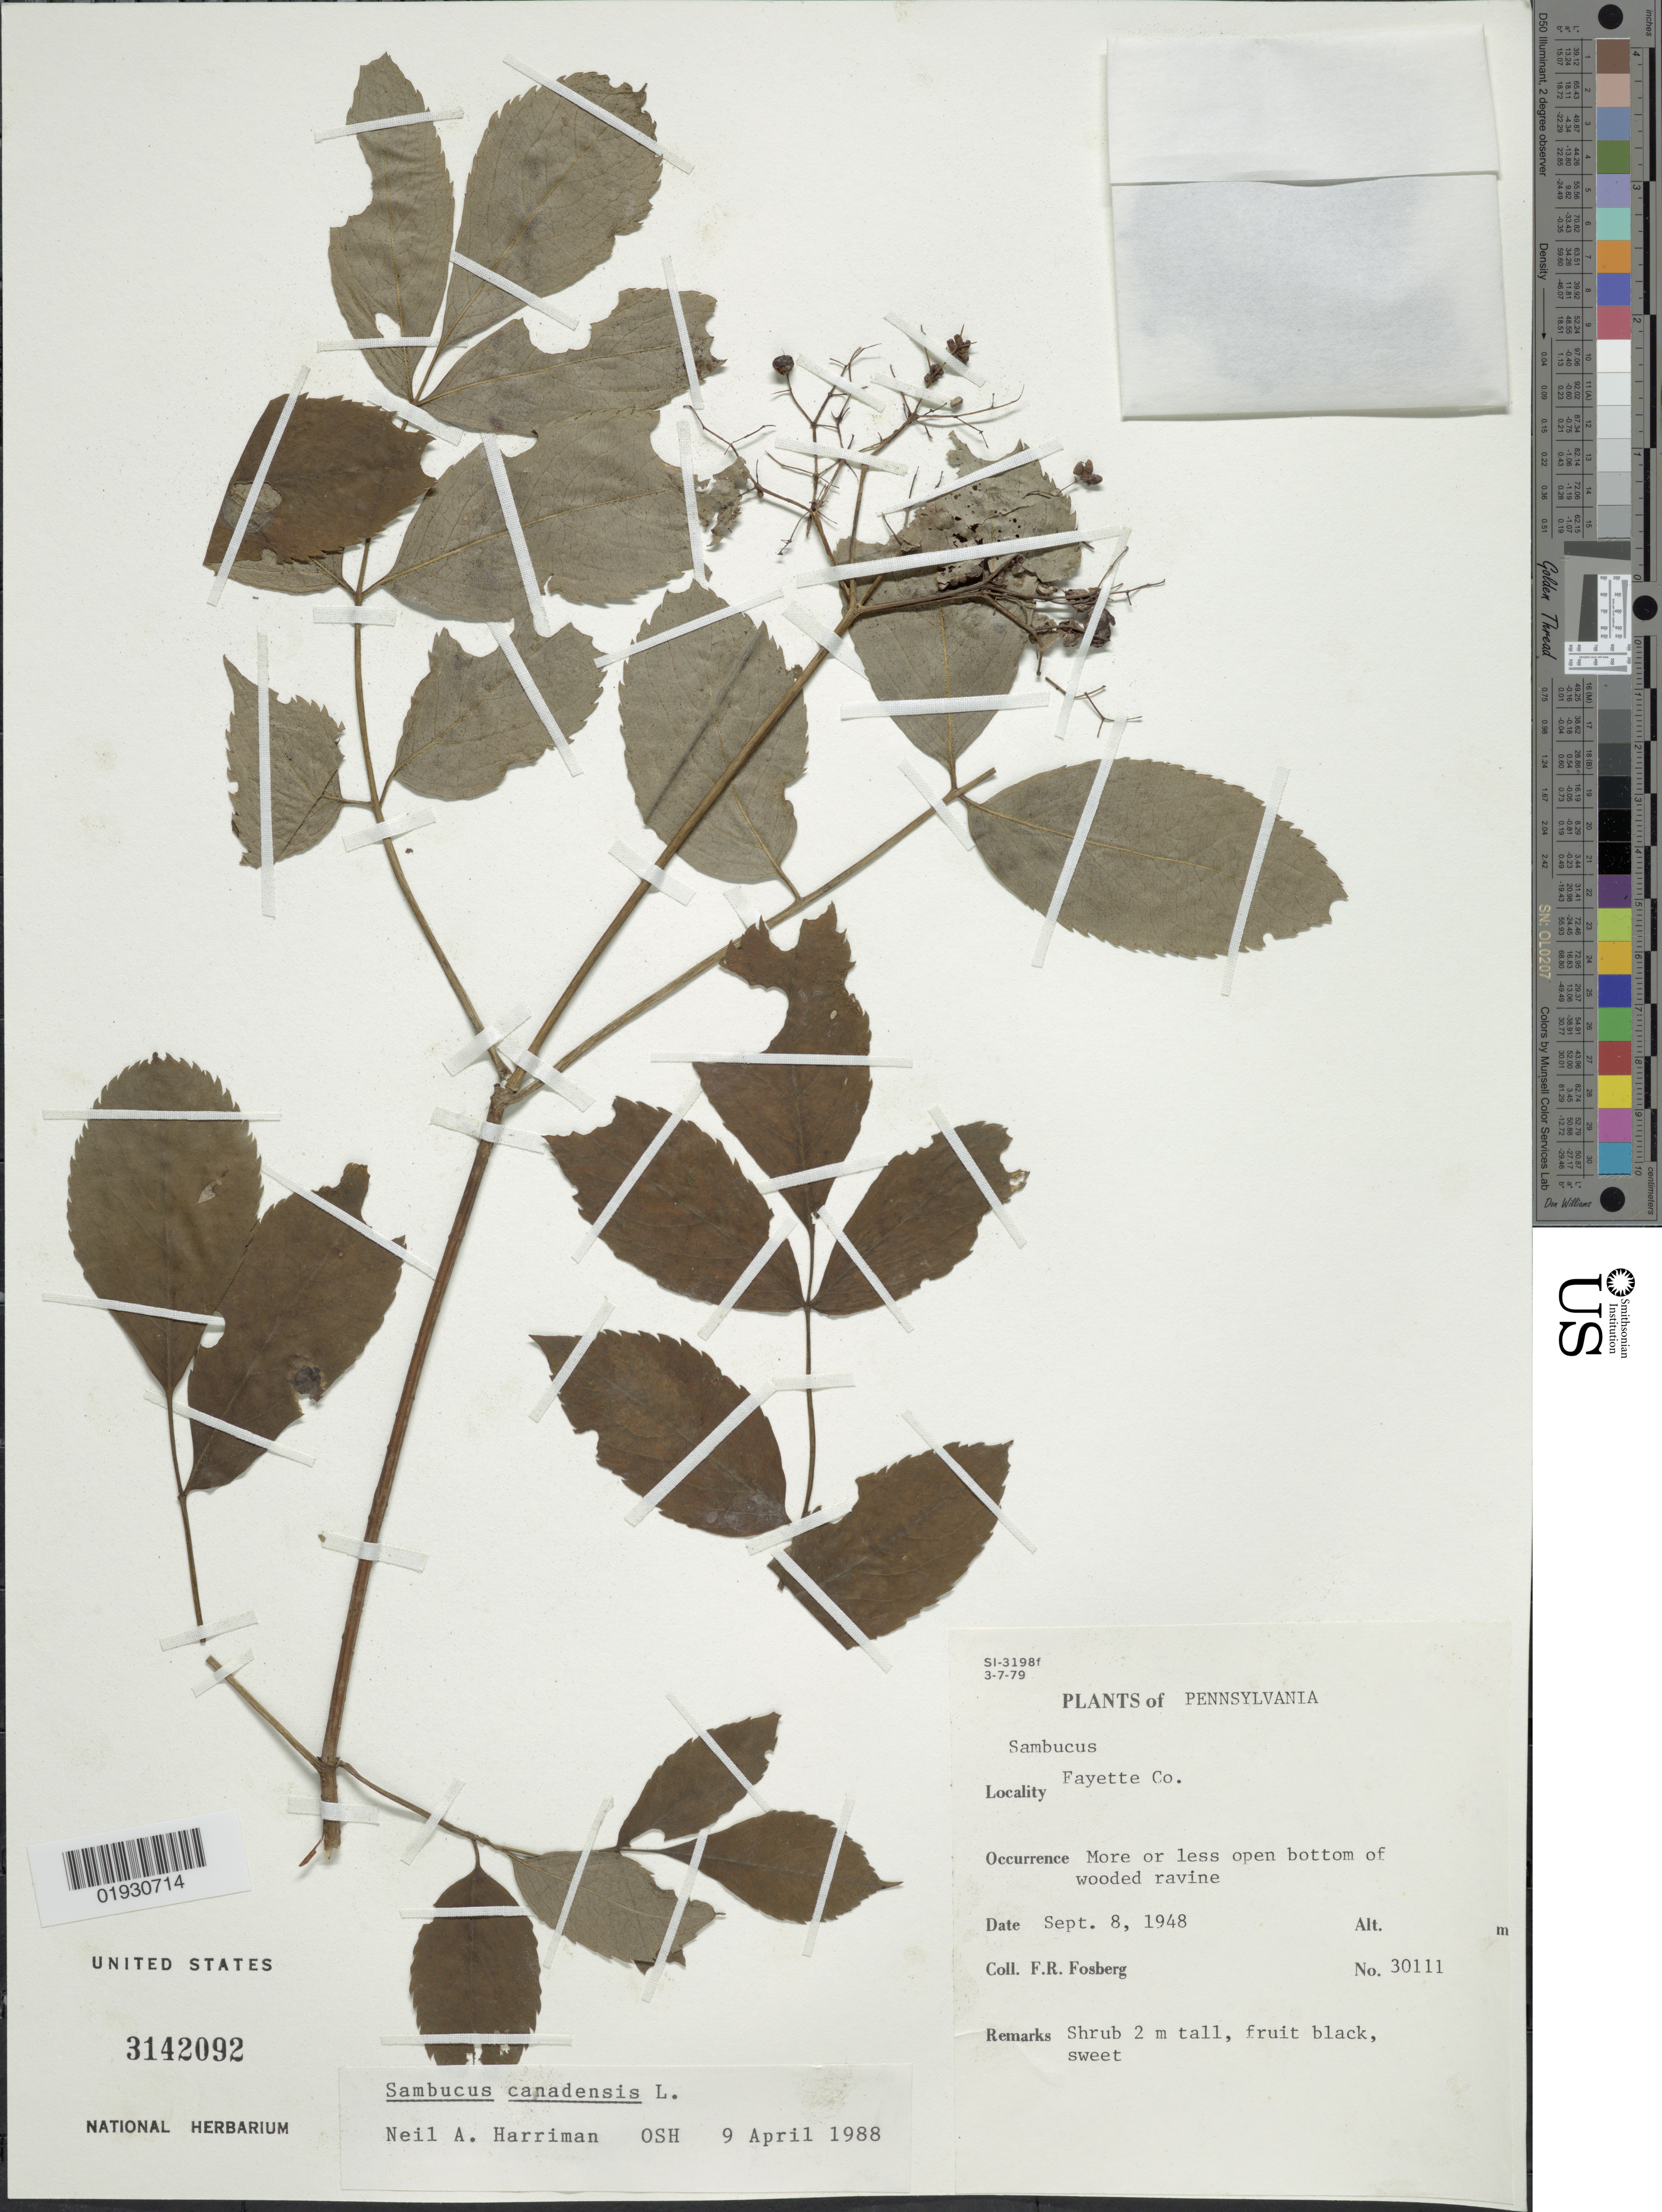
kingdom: Plantae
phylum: Tracheophyta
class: Magnoliopsida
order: Dipsacales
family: Viburnaceae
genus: Sambucus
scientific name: Sambucus canadensis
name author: L.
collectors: F. R. Fosberg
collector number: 30111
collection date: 1948-09-08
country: United States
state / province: Pennsylvania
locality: Fayette Co.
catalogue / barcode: US 3142092